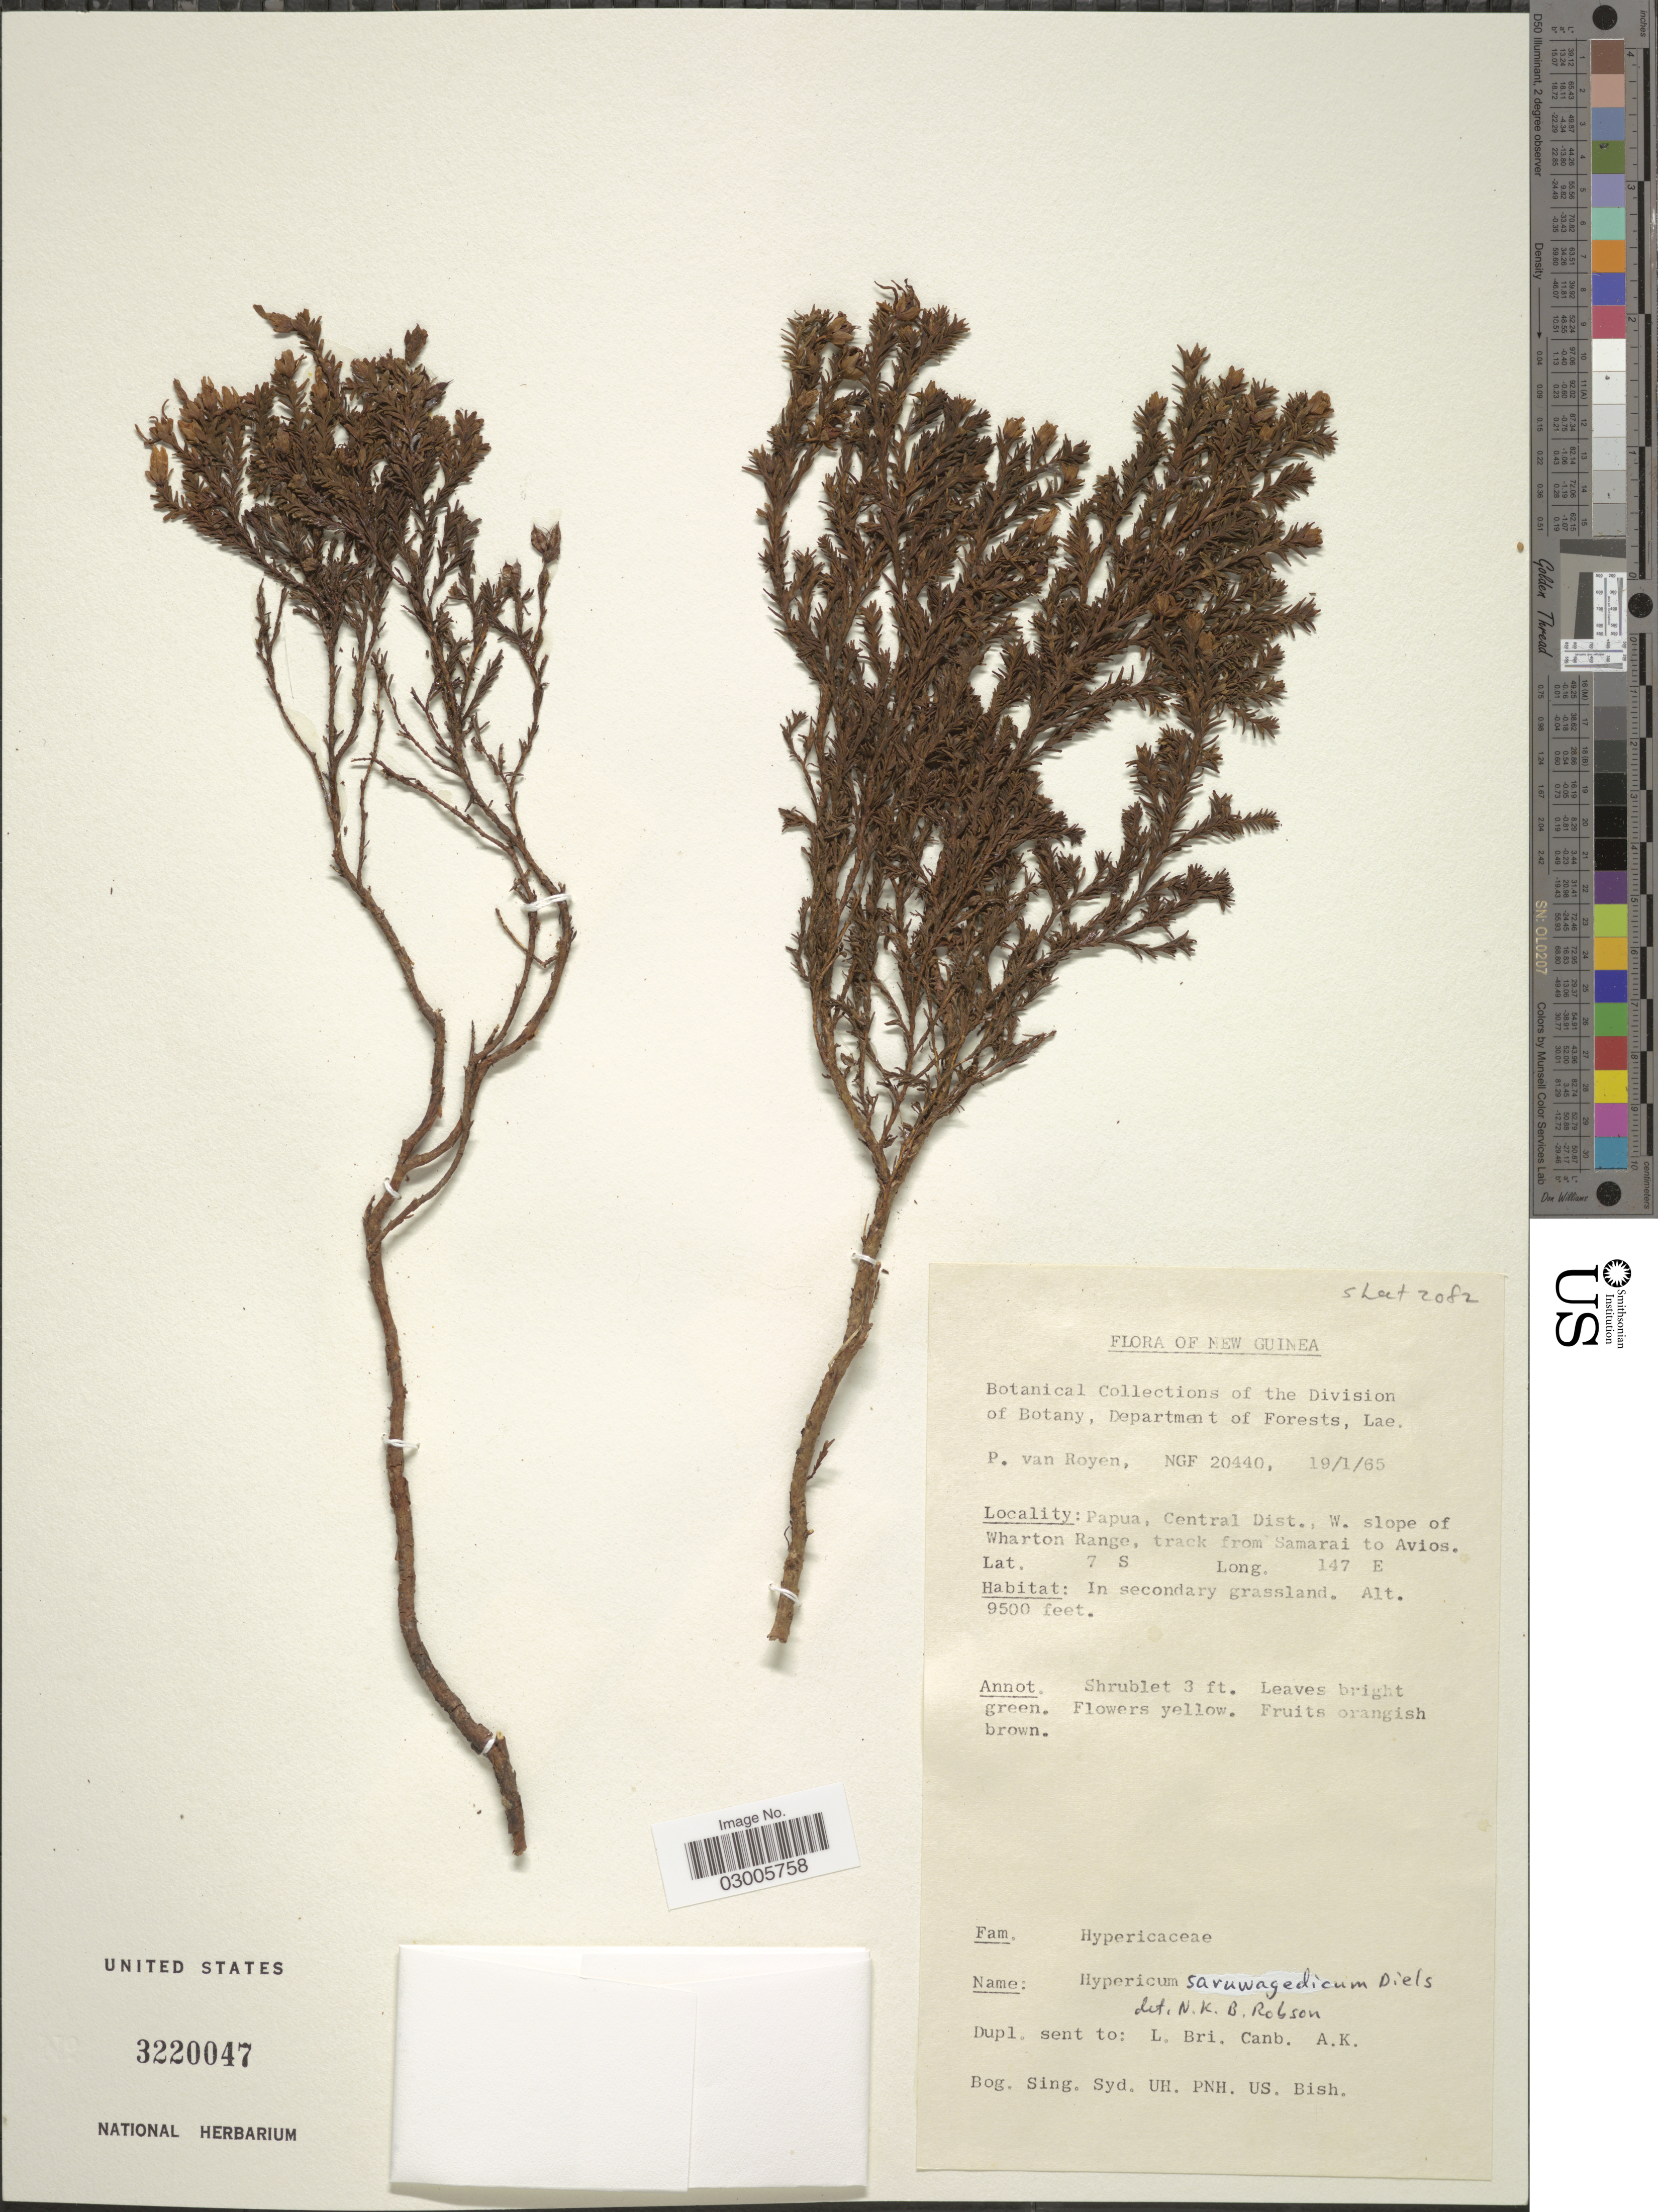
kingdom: Plantae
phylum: Tracheophyta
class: Magnoliopsida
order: Malpighiales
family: Hypericaceae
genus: Hypericum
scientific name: Hypericum saruwagedicum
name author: Diels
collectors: P. van Royen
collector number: NGF20440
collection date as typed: Transcribed d/m/y: 19/1/65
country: Papua New Guinea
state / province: Central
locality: New Guinea, Papua, Central Dist., W. slope of Wharton Range, track from Samarai to Avios.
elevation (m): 2896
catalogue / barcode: US 3220047